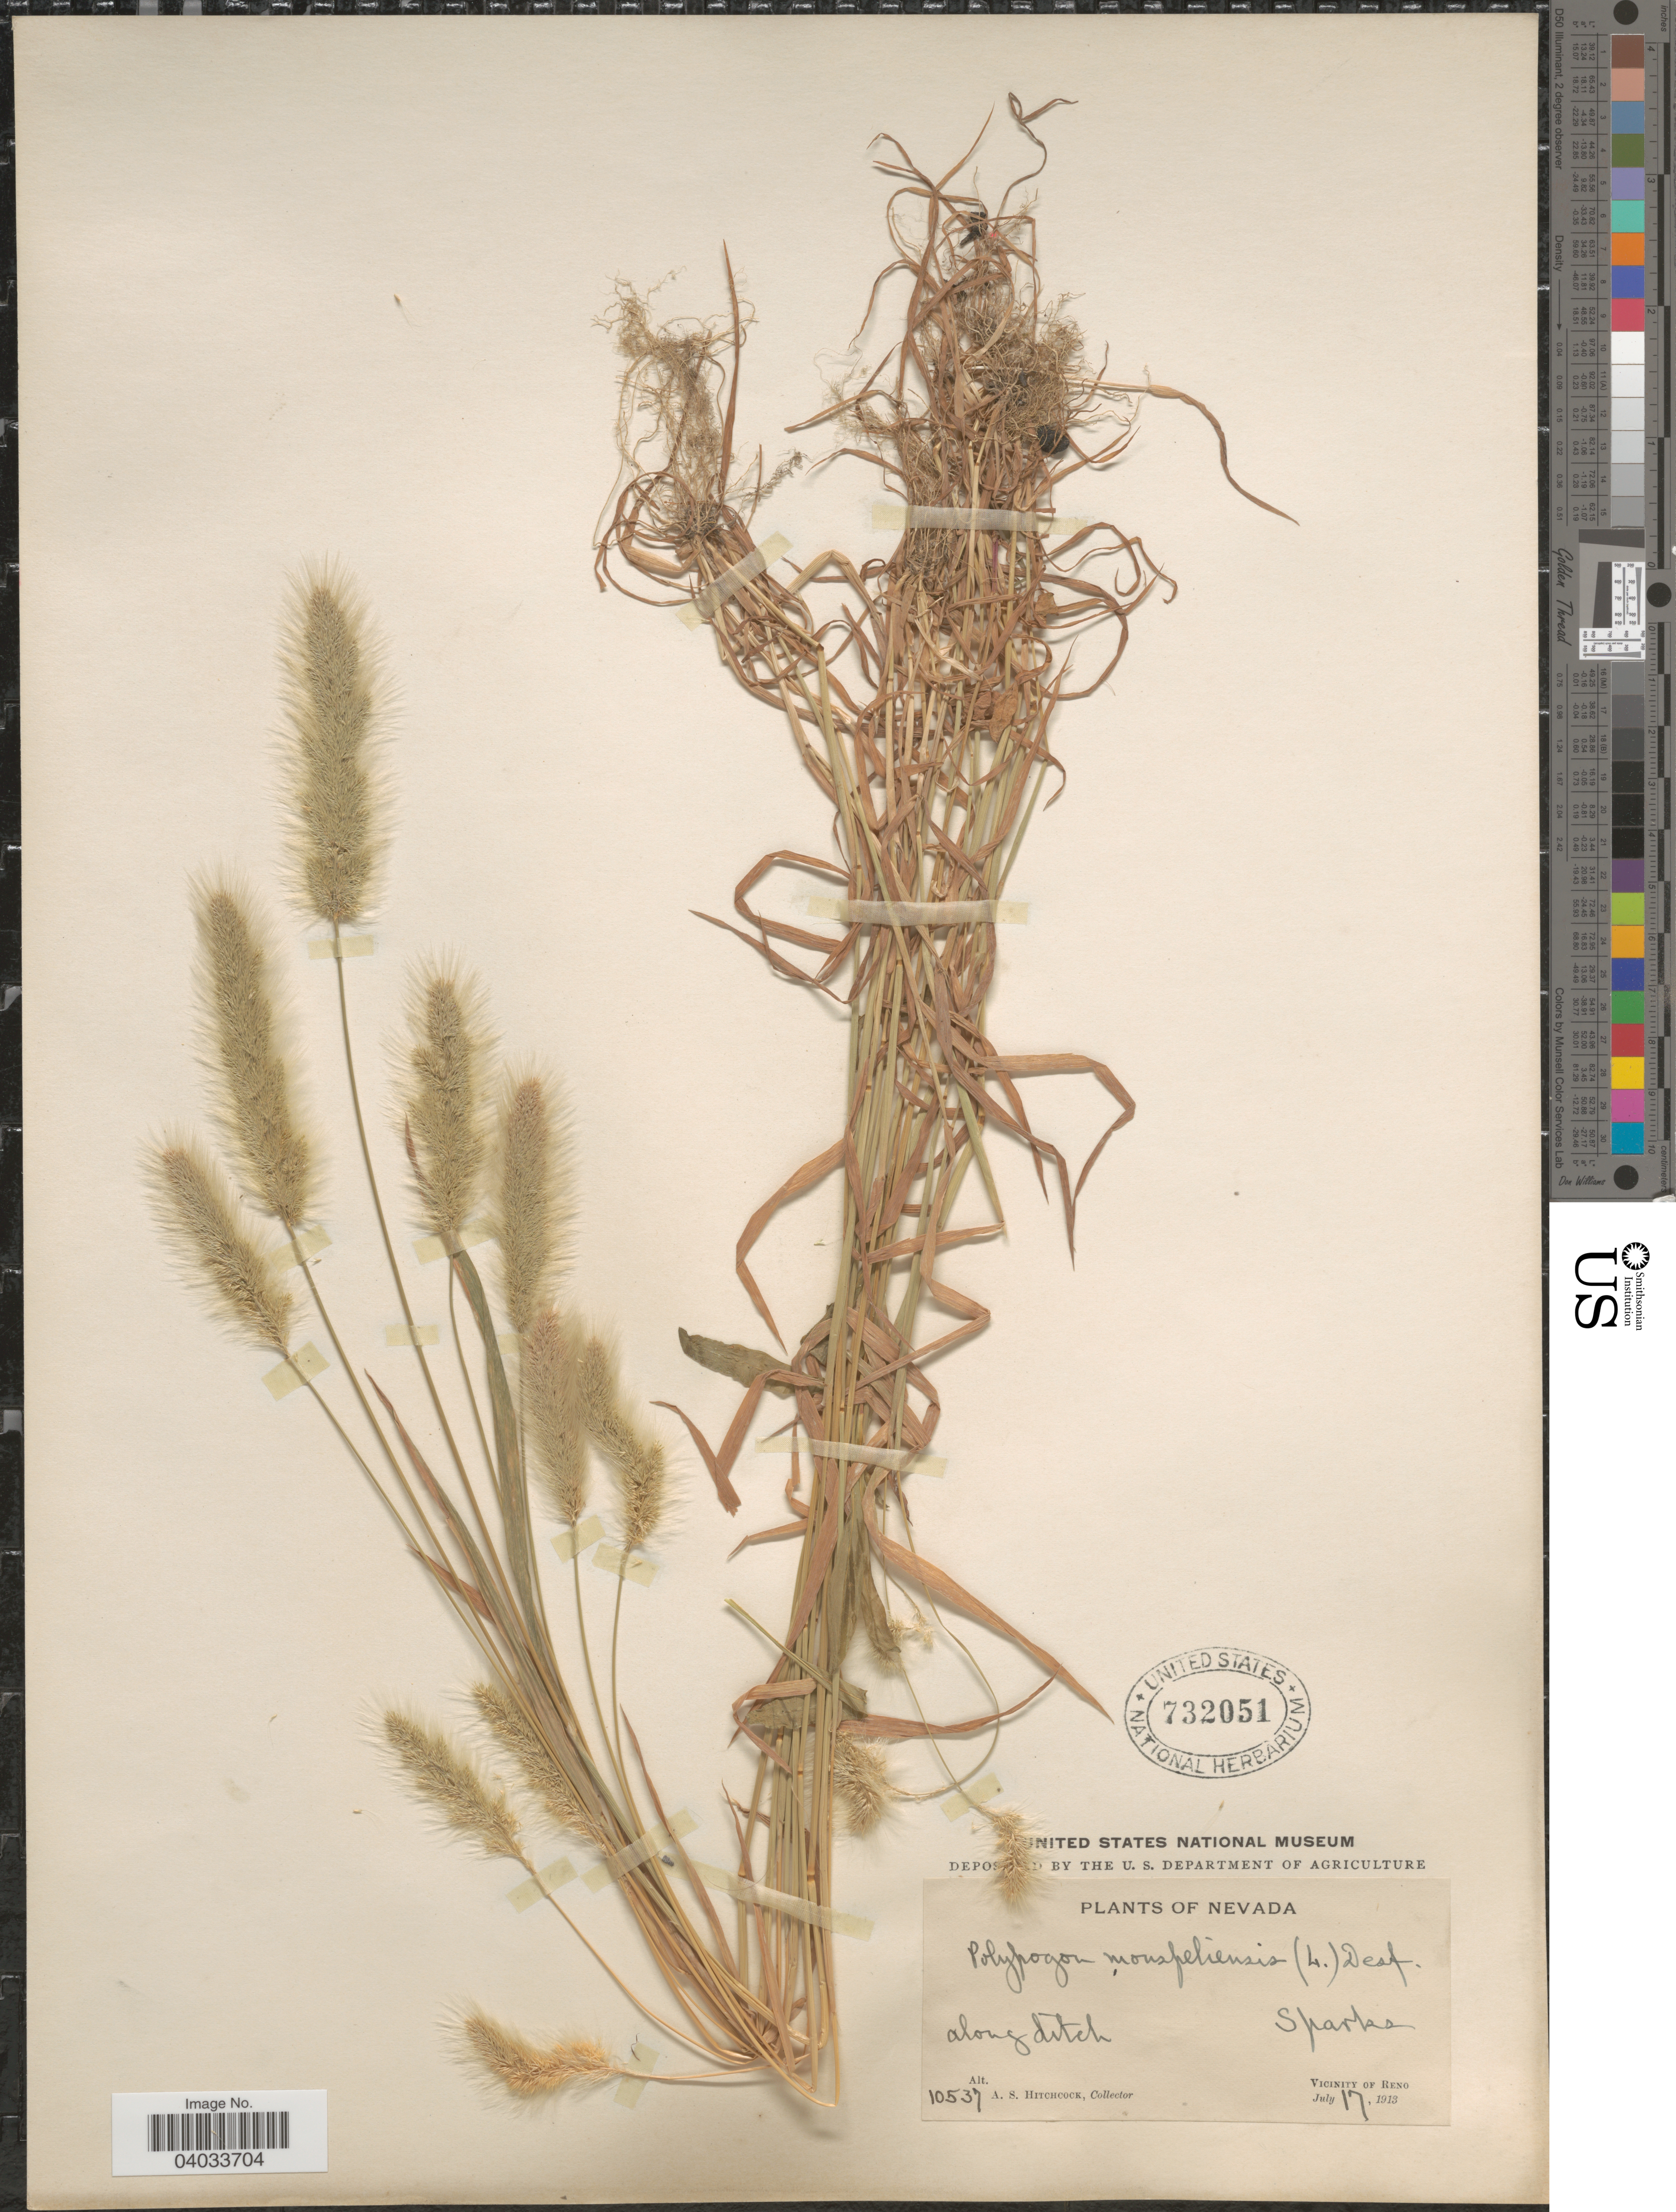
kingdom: Plantae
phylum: Tracheophyta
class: Liliopsida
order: Poales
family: Poaceae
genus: Polypogon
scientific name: Polypogon monspeliensis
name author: (L.) Desf.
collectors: A. S. Hitchcock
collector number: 10537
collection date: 1913-07-17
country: United States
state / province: Nevada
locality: Along ditch. Sparks. Vicinity of Reno.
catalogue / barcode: US 732051